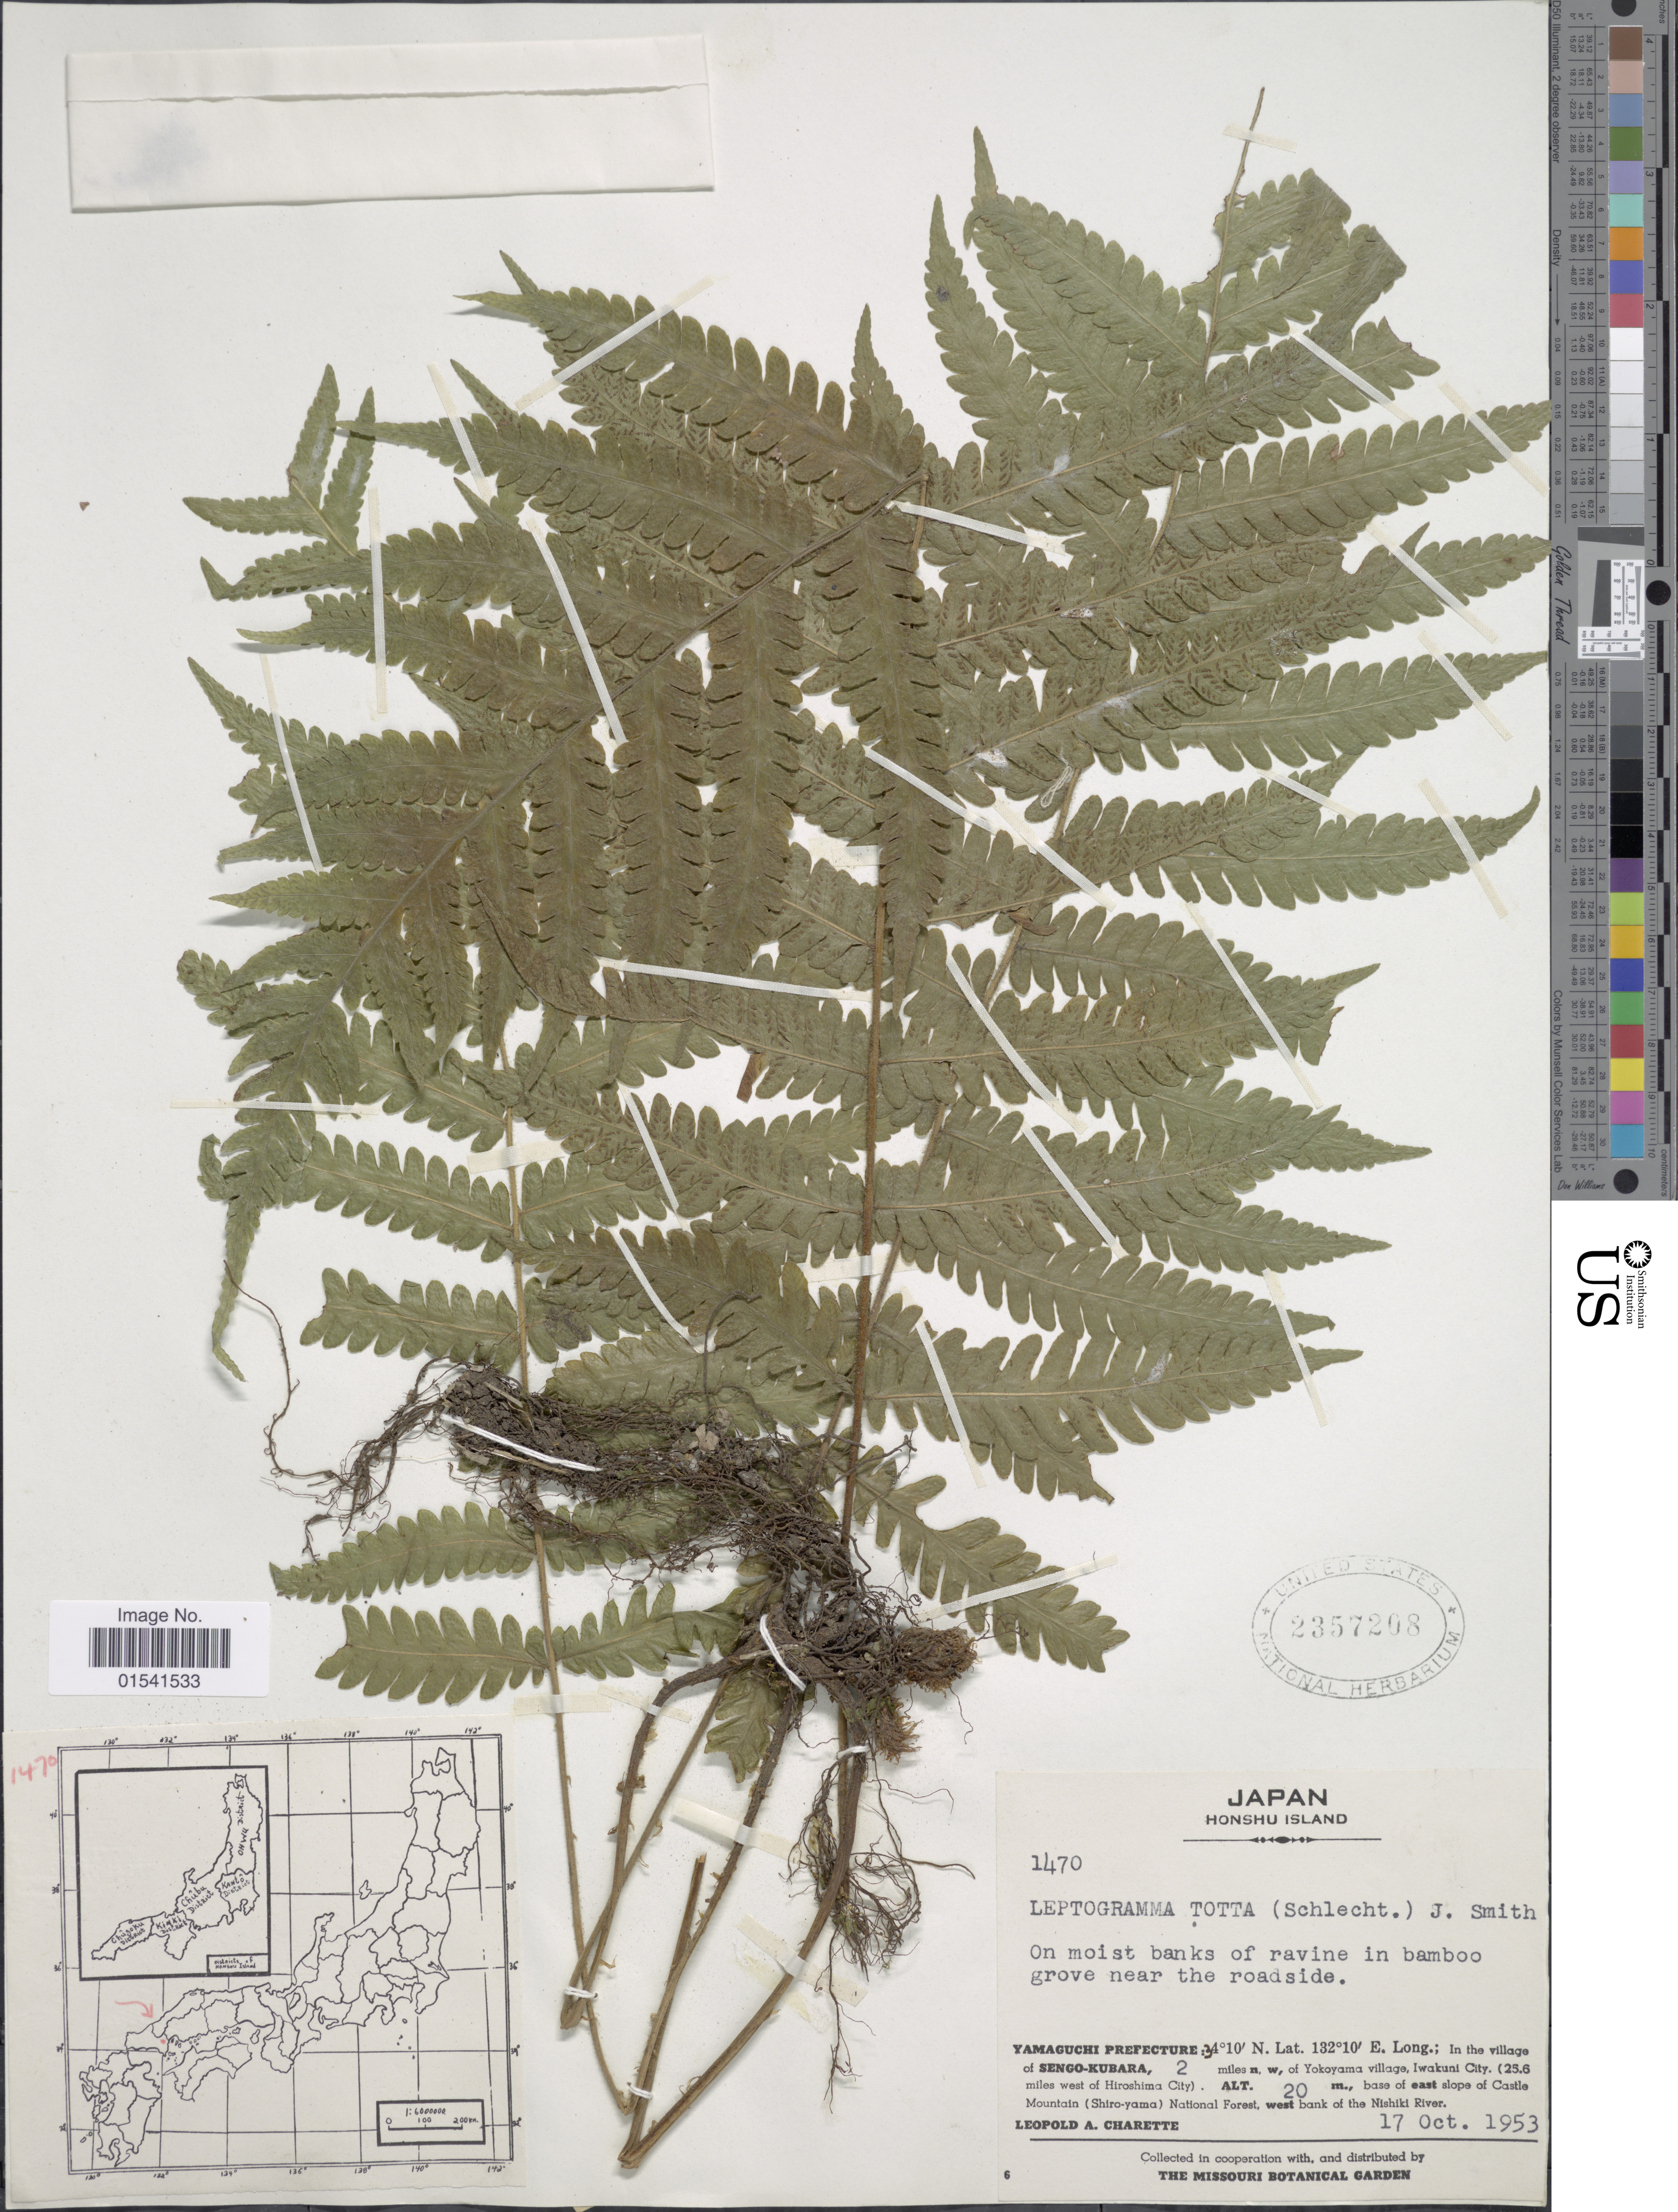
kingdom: Plantae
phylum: Tracheophyta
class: Polypodiopsida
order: Polypodiales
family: Thelypteridaceae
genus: Stegnogramma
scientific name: Stegnogramma mollissima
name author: (Fisch. ex Kunze) Fraser-Jenk.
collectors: L. A. Charette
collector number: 1470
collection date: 1953-10-17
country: Japan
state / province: Yamaguti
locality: Honshu Island. On moist banks of ravine in bamboo grove near the roadside. Yamaguchi Prefecture; In the village of Sengo-Kubara, 2 miles n, w, of Yokoyama village, Iwakuni Citu. (25.6 miles west of Hiroshima City)., base of east slope of Castle Mountain (Shiro-yama) National Forest, west bank of the Nishiki River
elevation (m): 20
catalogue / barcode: US 2357208